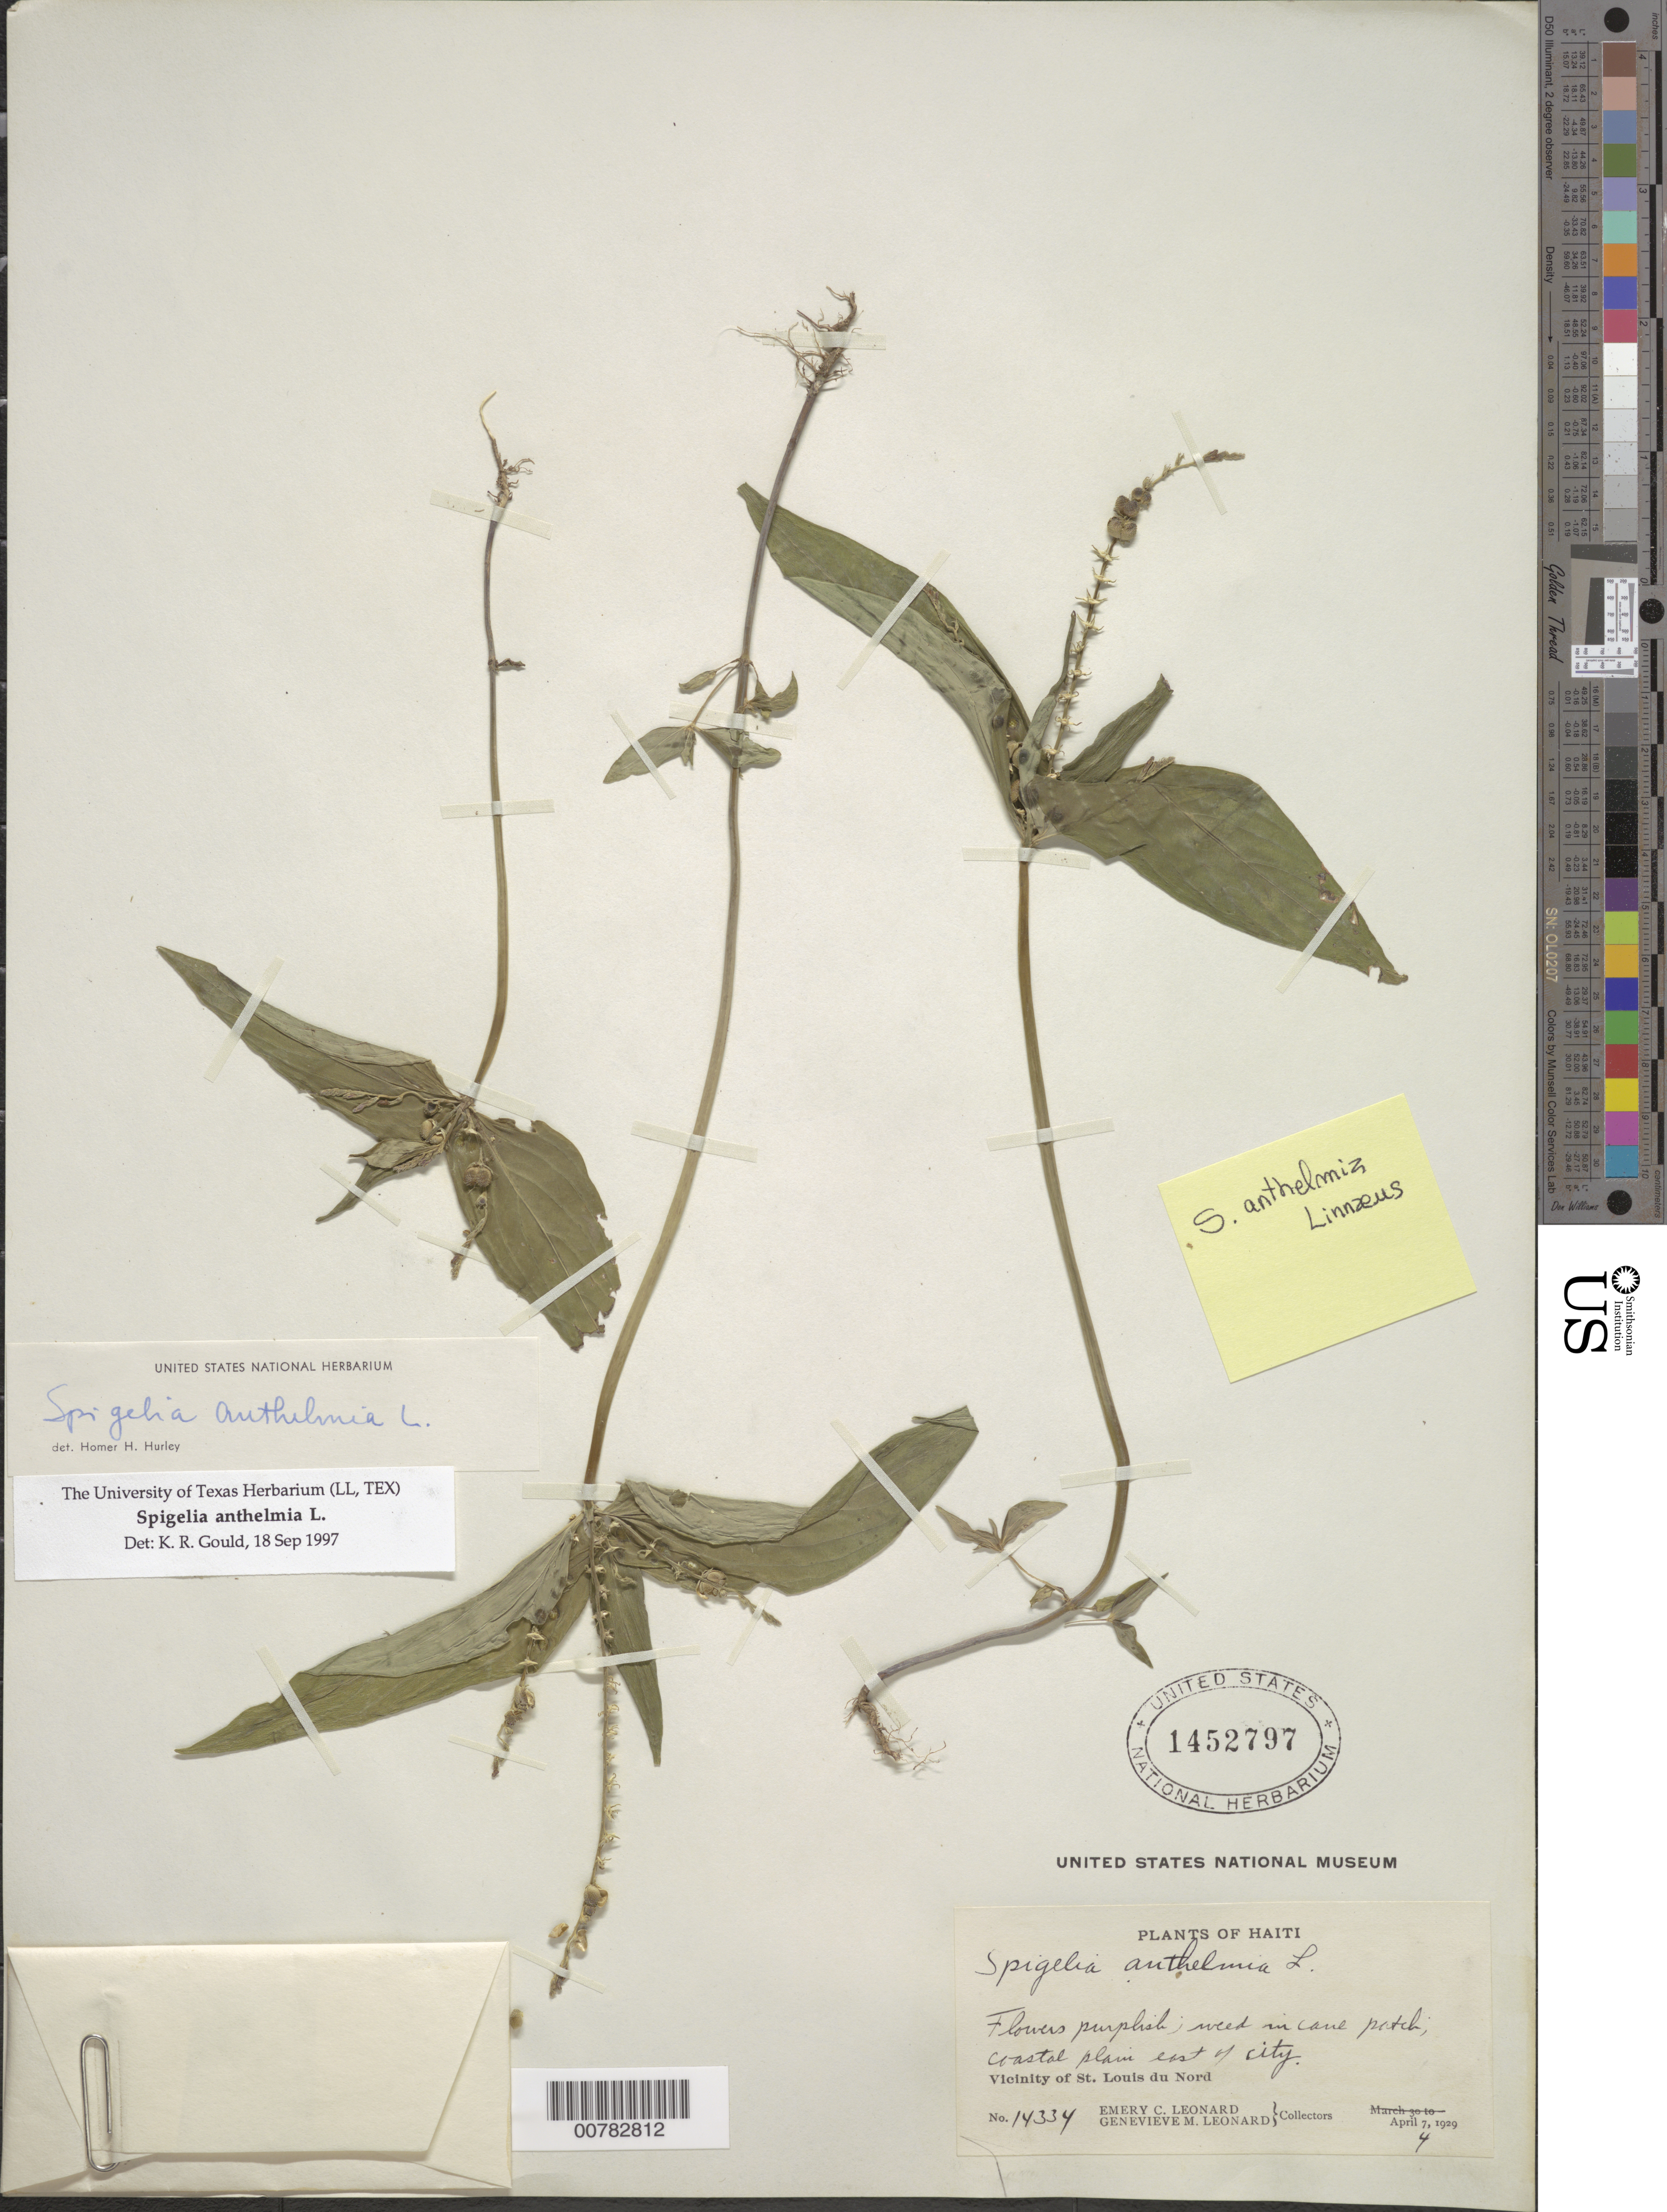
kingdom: Plantae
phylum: Tracheophyta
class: Magnoliopsida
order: Gentianales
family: Loganiaceae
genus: Spigelia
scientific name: Spigelia anthelmia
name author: L.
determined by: Gould, K. R.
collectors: E. C. Leonard & G. M. Leonard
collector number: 14334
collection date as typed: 04 Apr 1929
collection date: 1929-04-04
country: Haiti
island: Hispaniola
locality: Vicinity of St. Louis du Nord, coastal plain east of city.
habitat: In cane patch.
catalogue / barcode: US 1452797